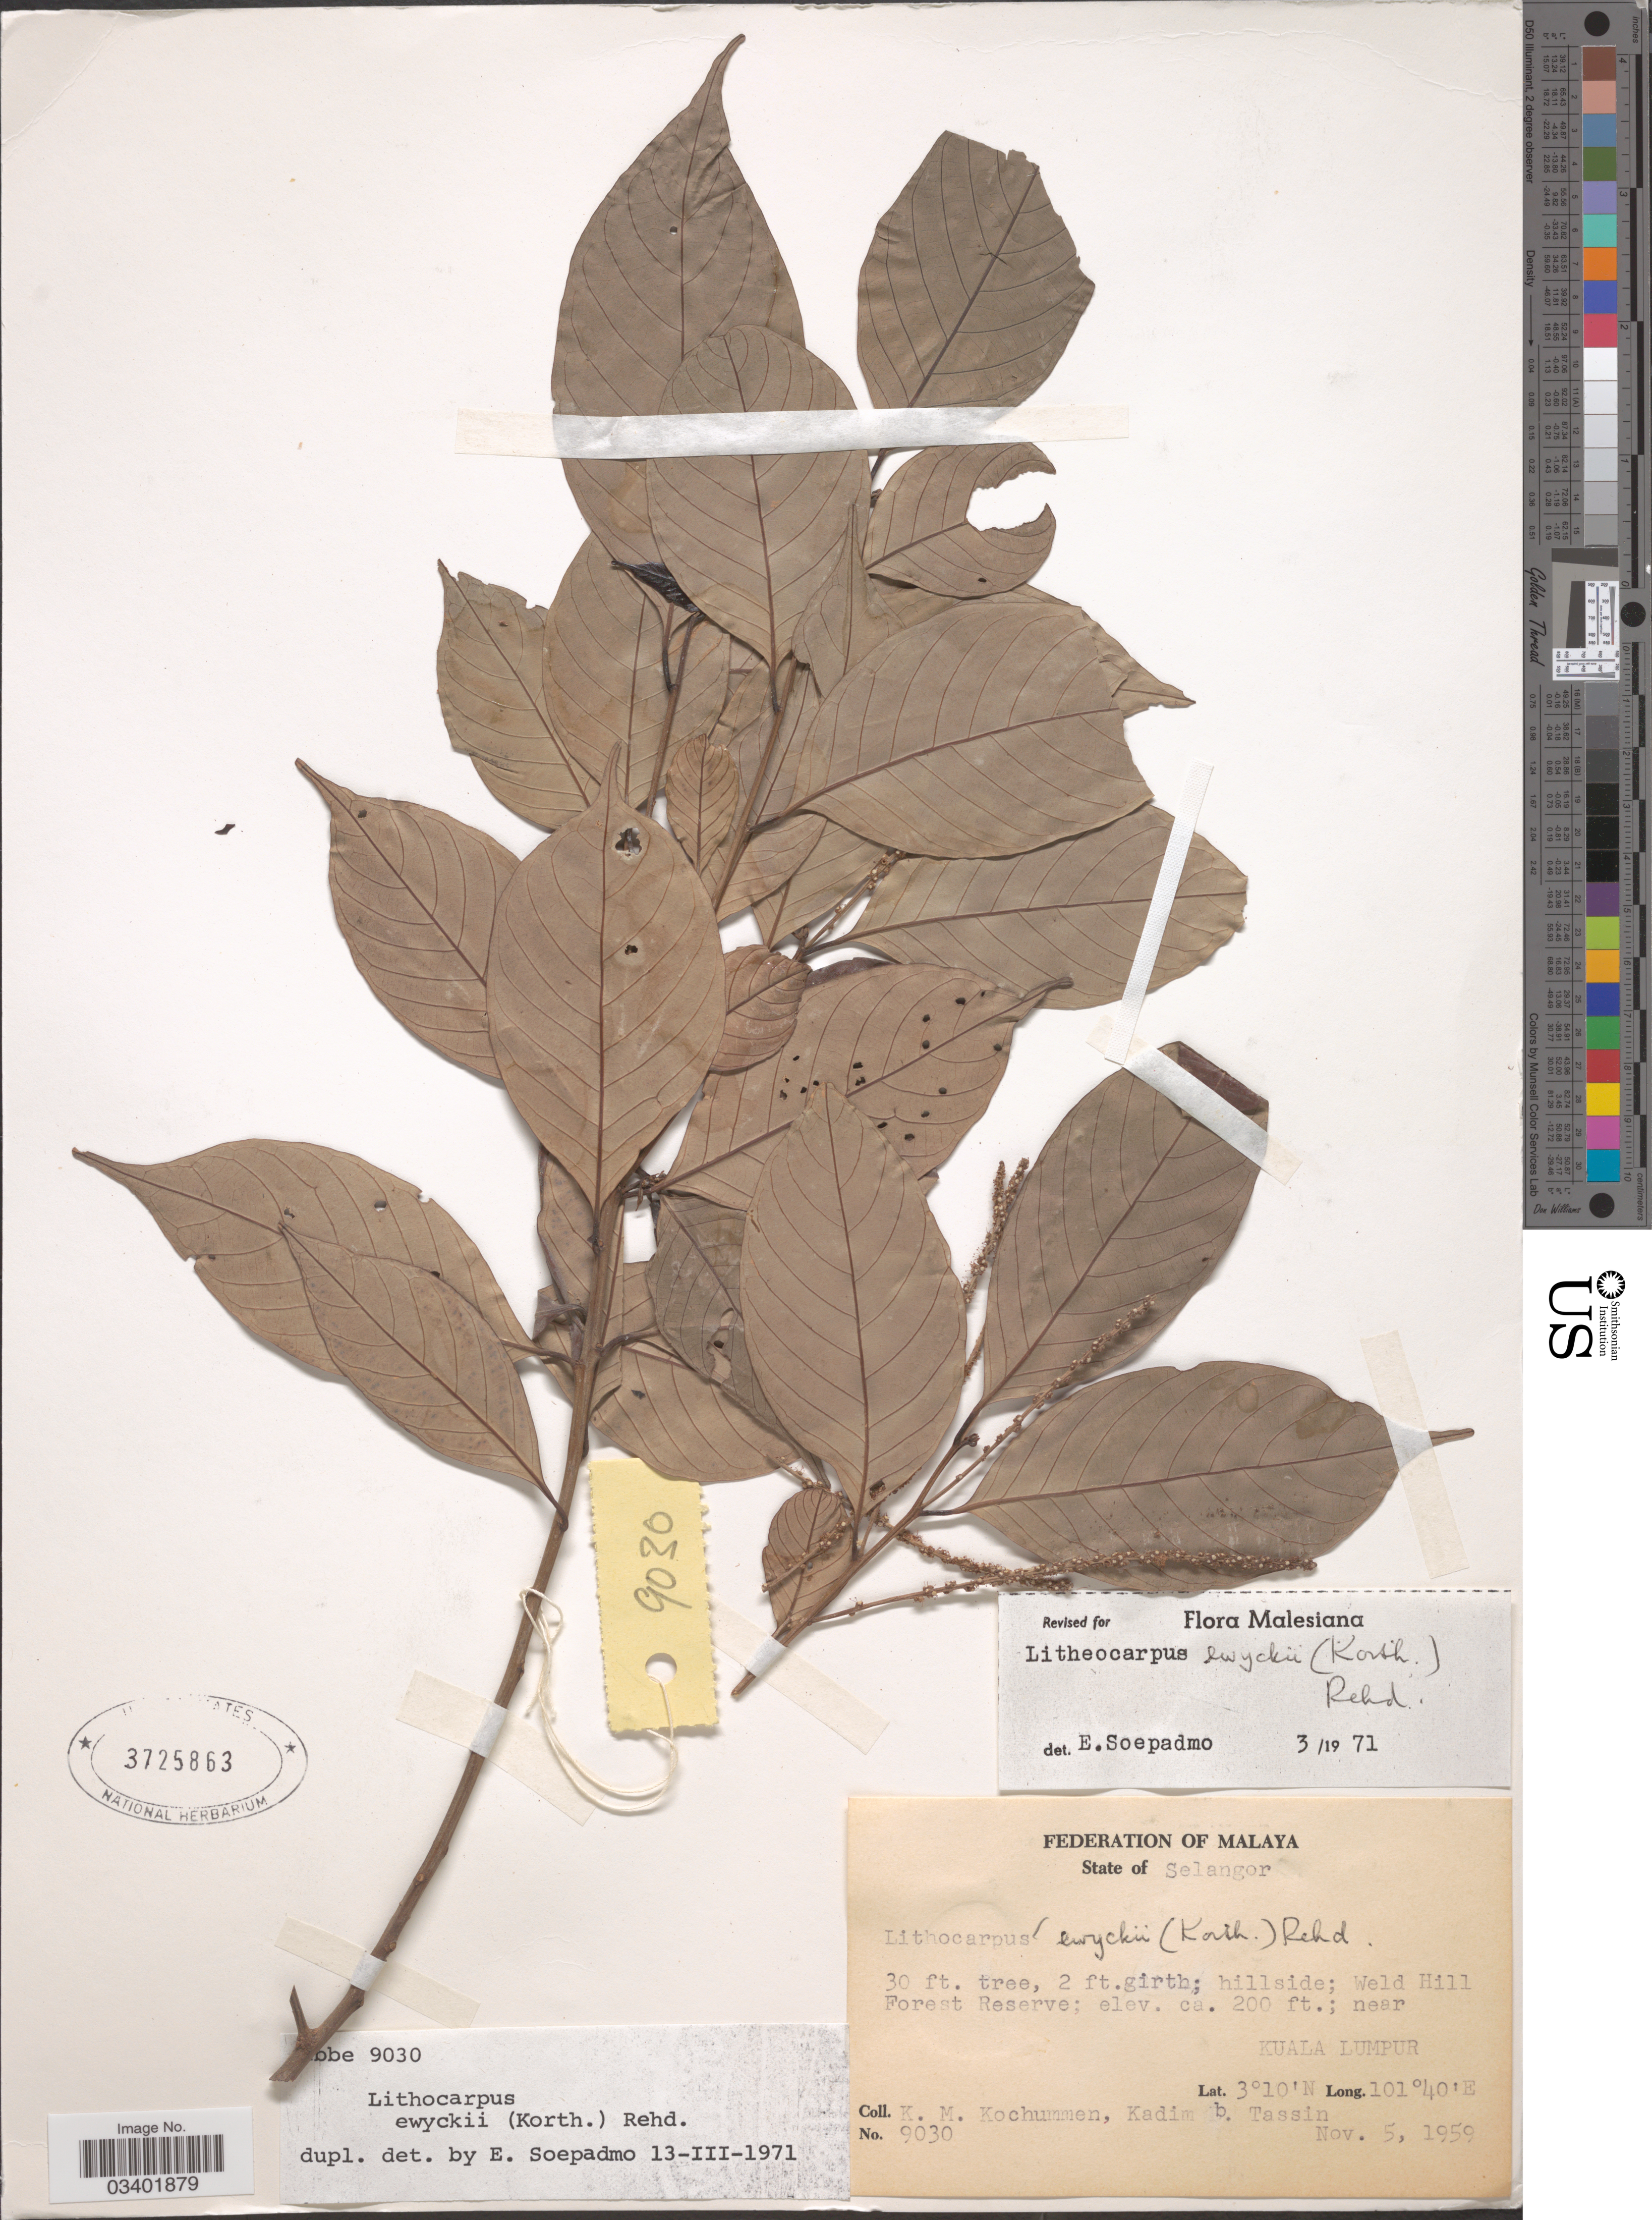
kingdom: Plantae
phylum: Tracheophyta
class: Magnoliopsida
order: Fagales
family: Fagaceae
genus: Lithocarpus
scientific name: Lithocarpus ewyckii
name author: (Korth.) Rehder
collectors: K. Kochummen & K. Tassim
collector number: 9030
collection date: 1959-11-05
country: Malaysia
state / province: Selangor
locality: Federation of Malaya. Weld Hill Forest Reserve. Near Kuala Lumpur.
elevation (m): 61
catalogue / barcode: US 3725863